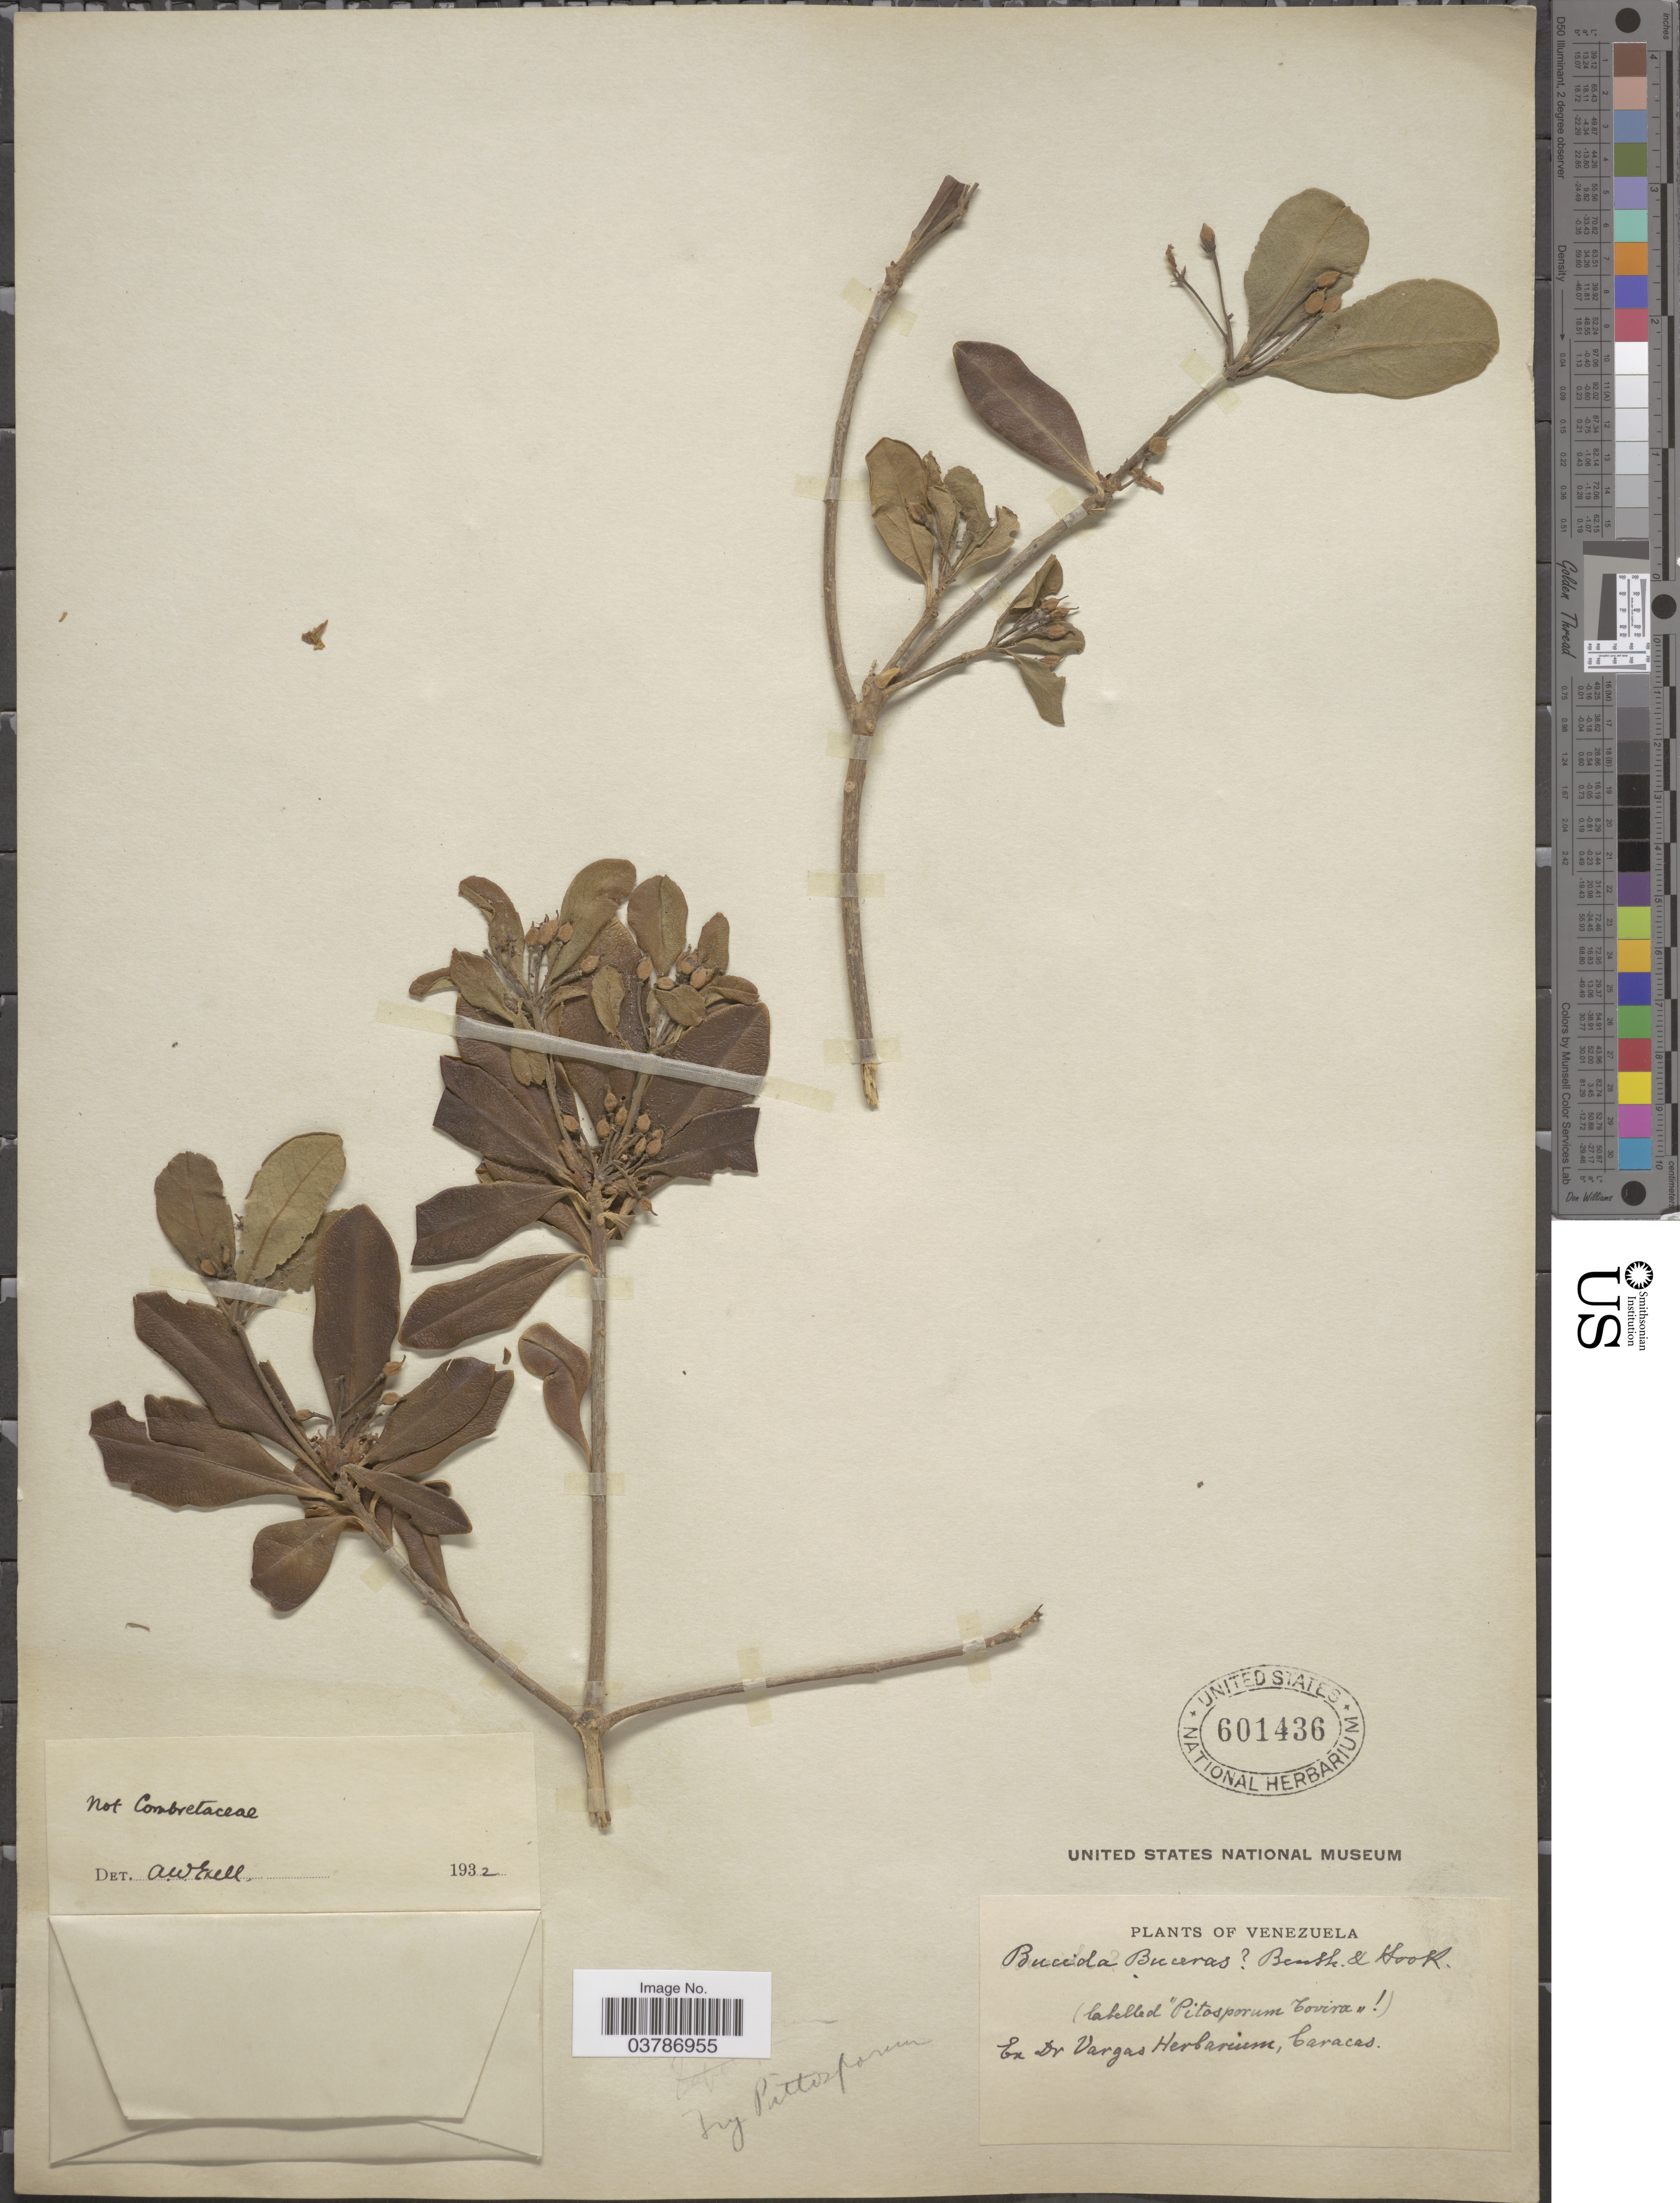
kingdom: Plantae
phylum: Tracheophyta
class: Magnoliopsida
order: Apiales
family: Pittosporaceae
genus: Pittosporum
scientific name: Pittosporum coriaceum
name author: (Dryand.)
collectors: ex herb. Vargas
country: Venezuela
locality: Caracas?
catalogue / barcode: US 601436